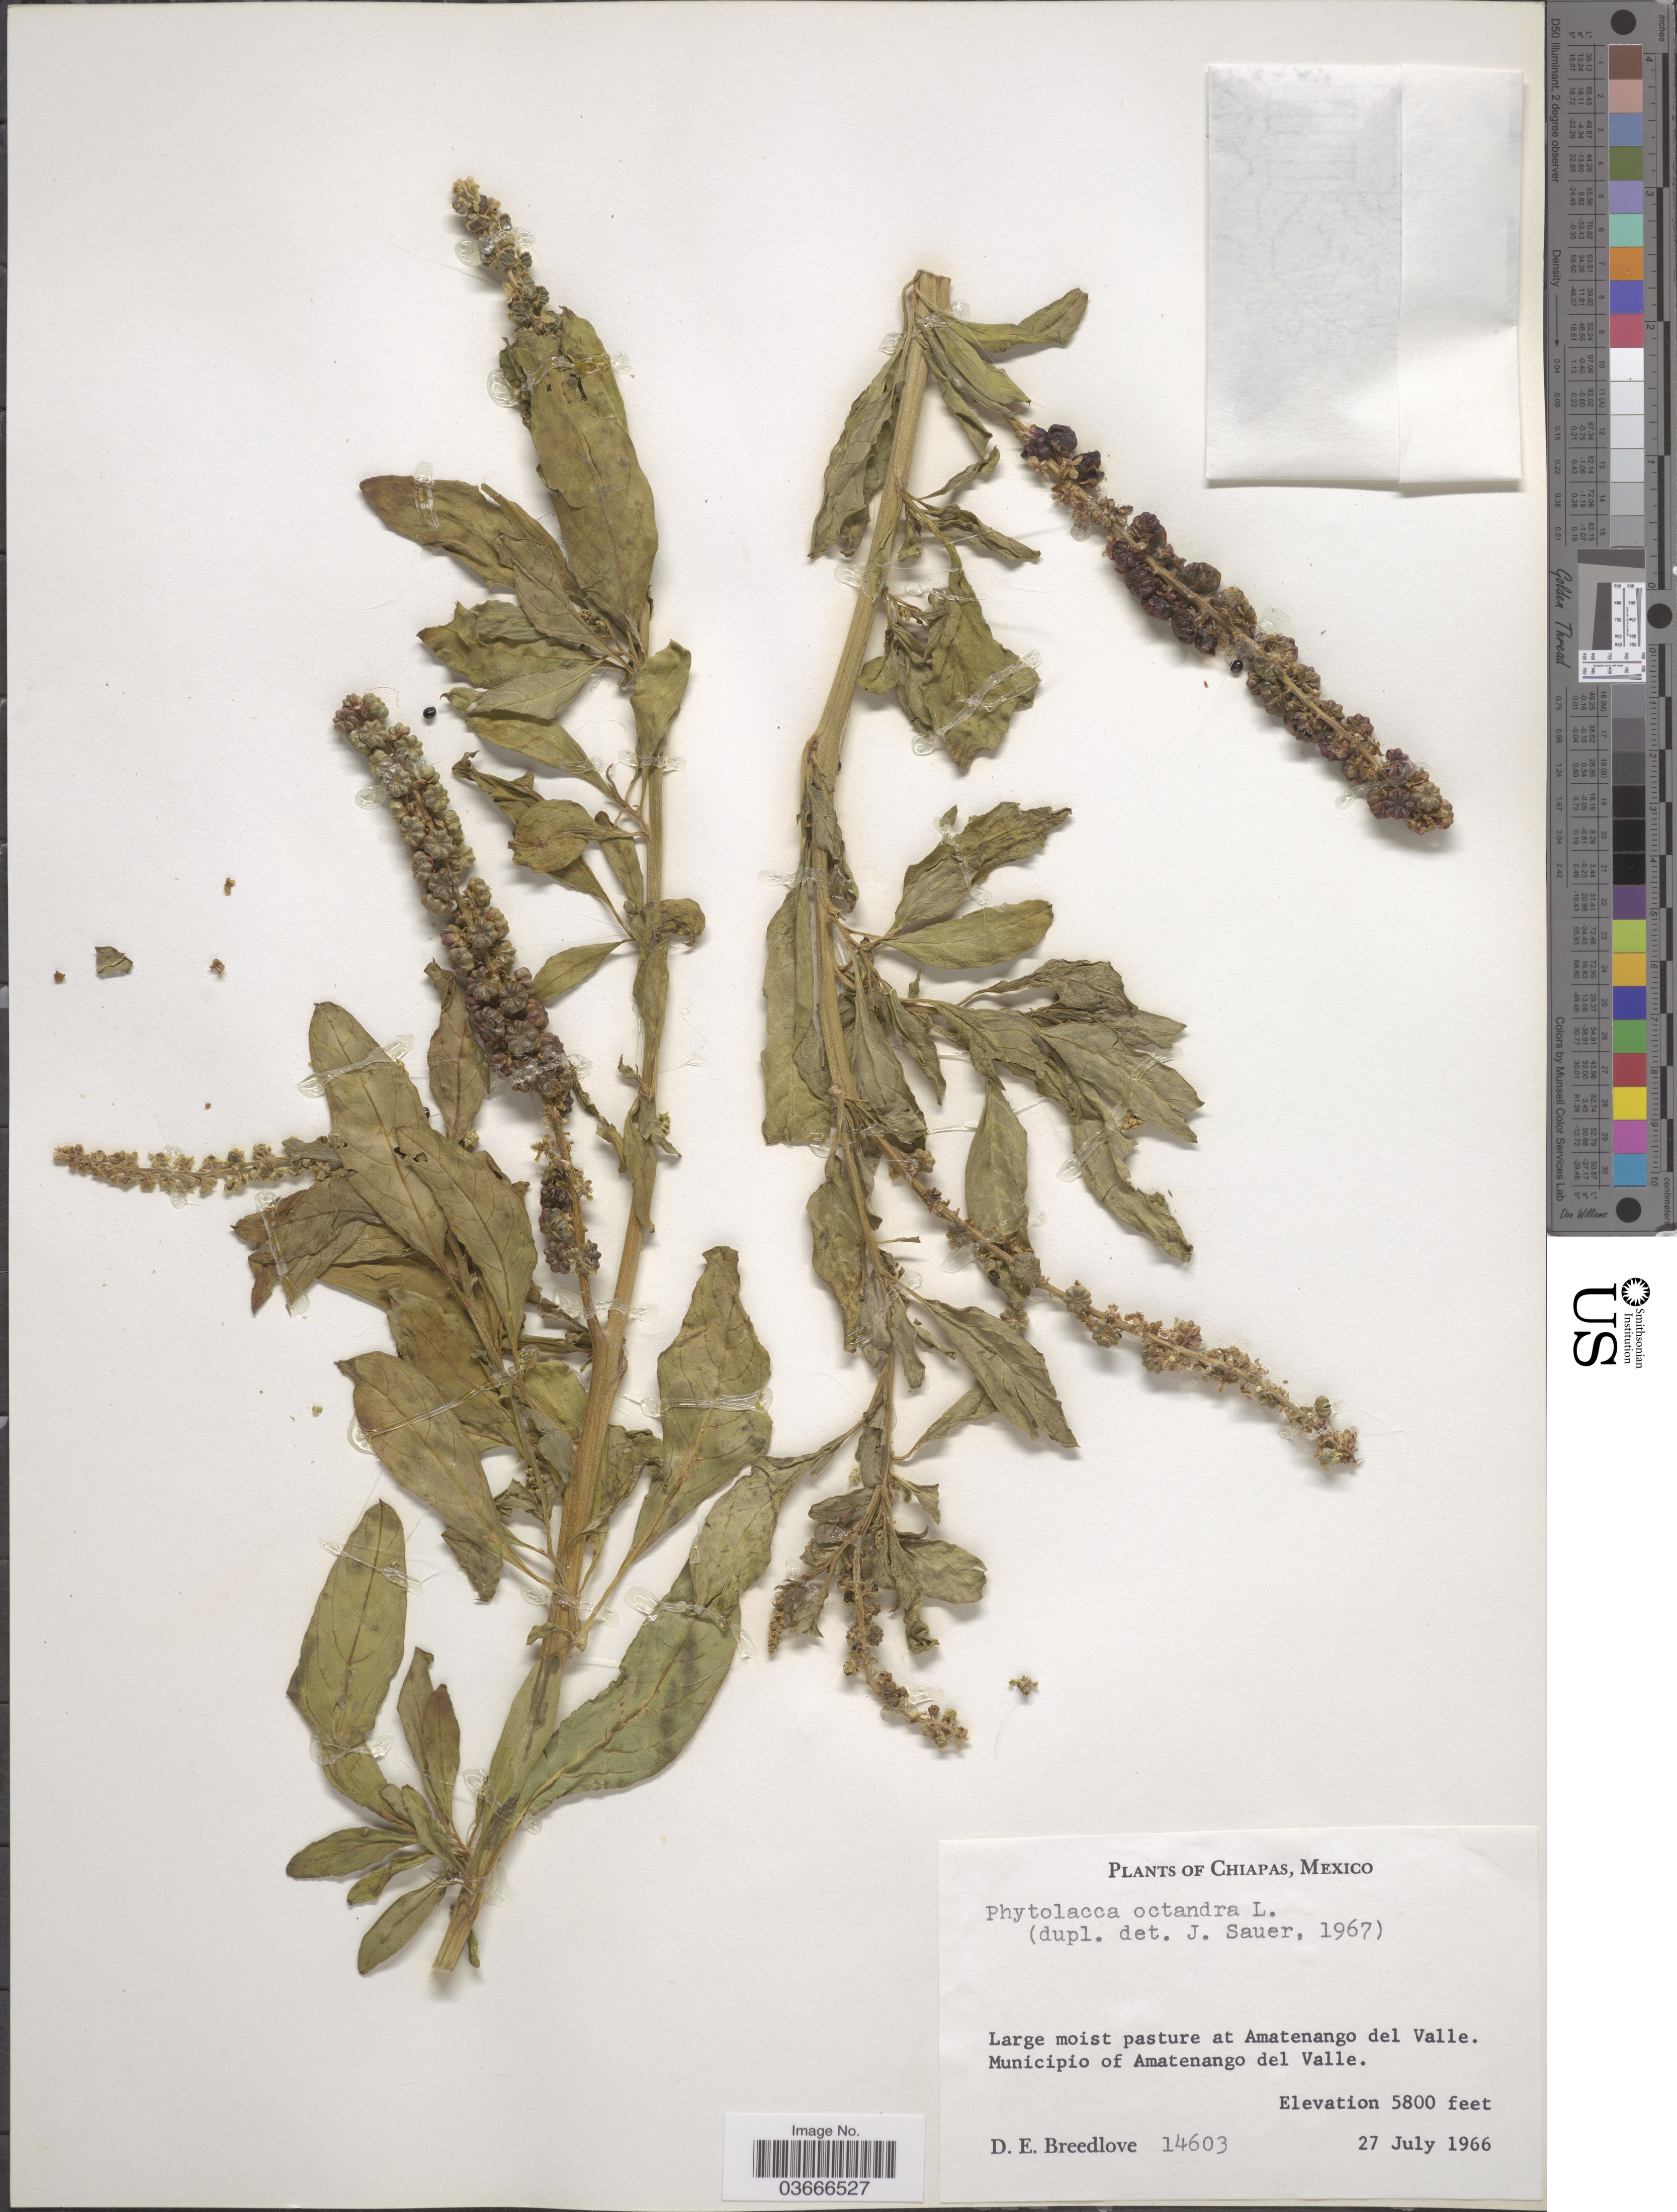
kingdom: Plantae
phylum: Tracheophyta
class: Magnoliopsida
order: Caryophyllales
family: Phytolaccaceae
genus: Phytolacca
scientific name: Phytolacca octandra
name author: L.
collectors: D. E. Breedlove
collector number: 14603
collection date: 1966-07-27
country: Mexico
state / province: Chiapas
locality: Large moist pasture at Amatenango del Valle. Municipio of Amatenango del Valle.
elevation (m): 1768